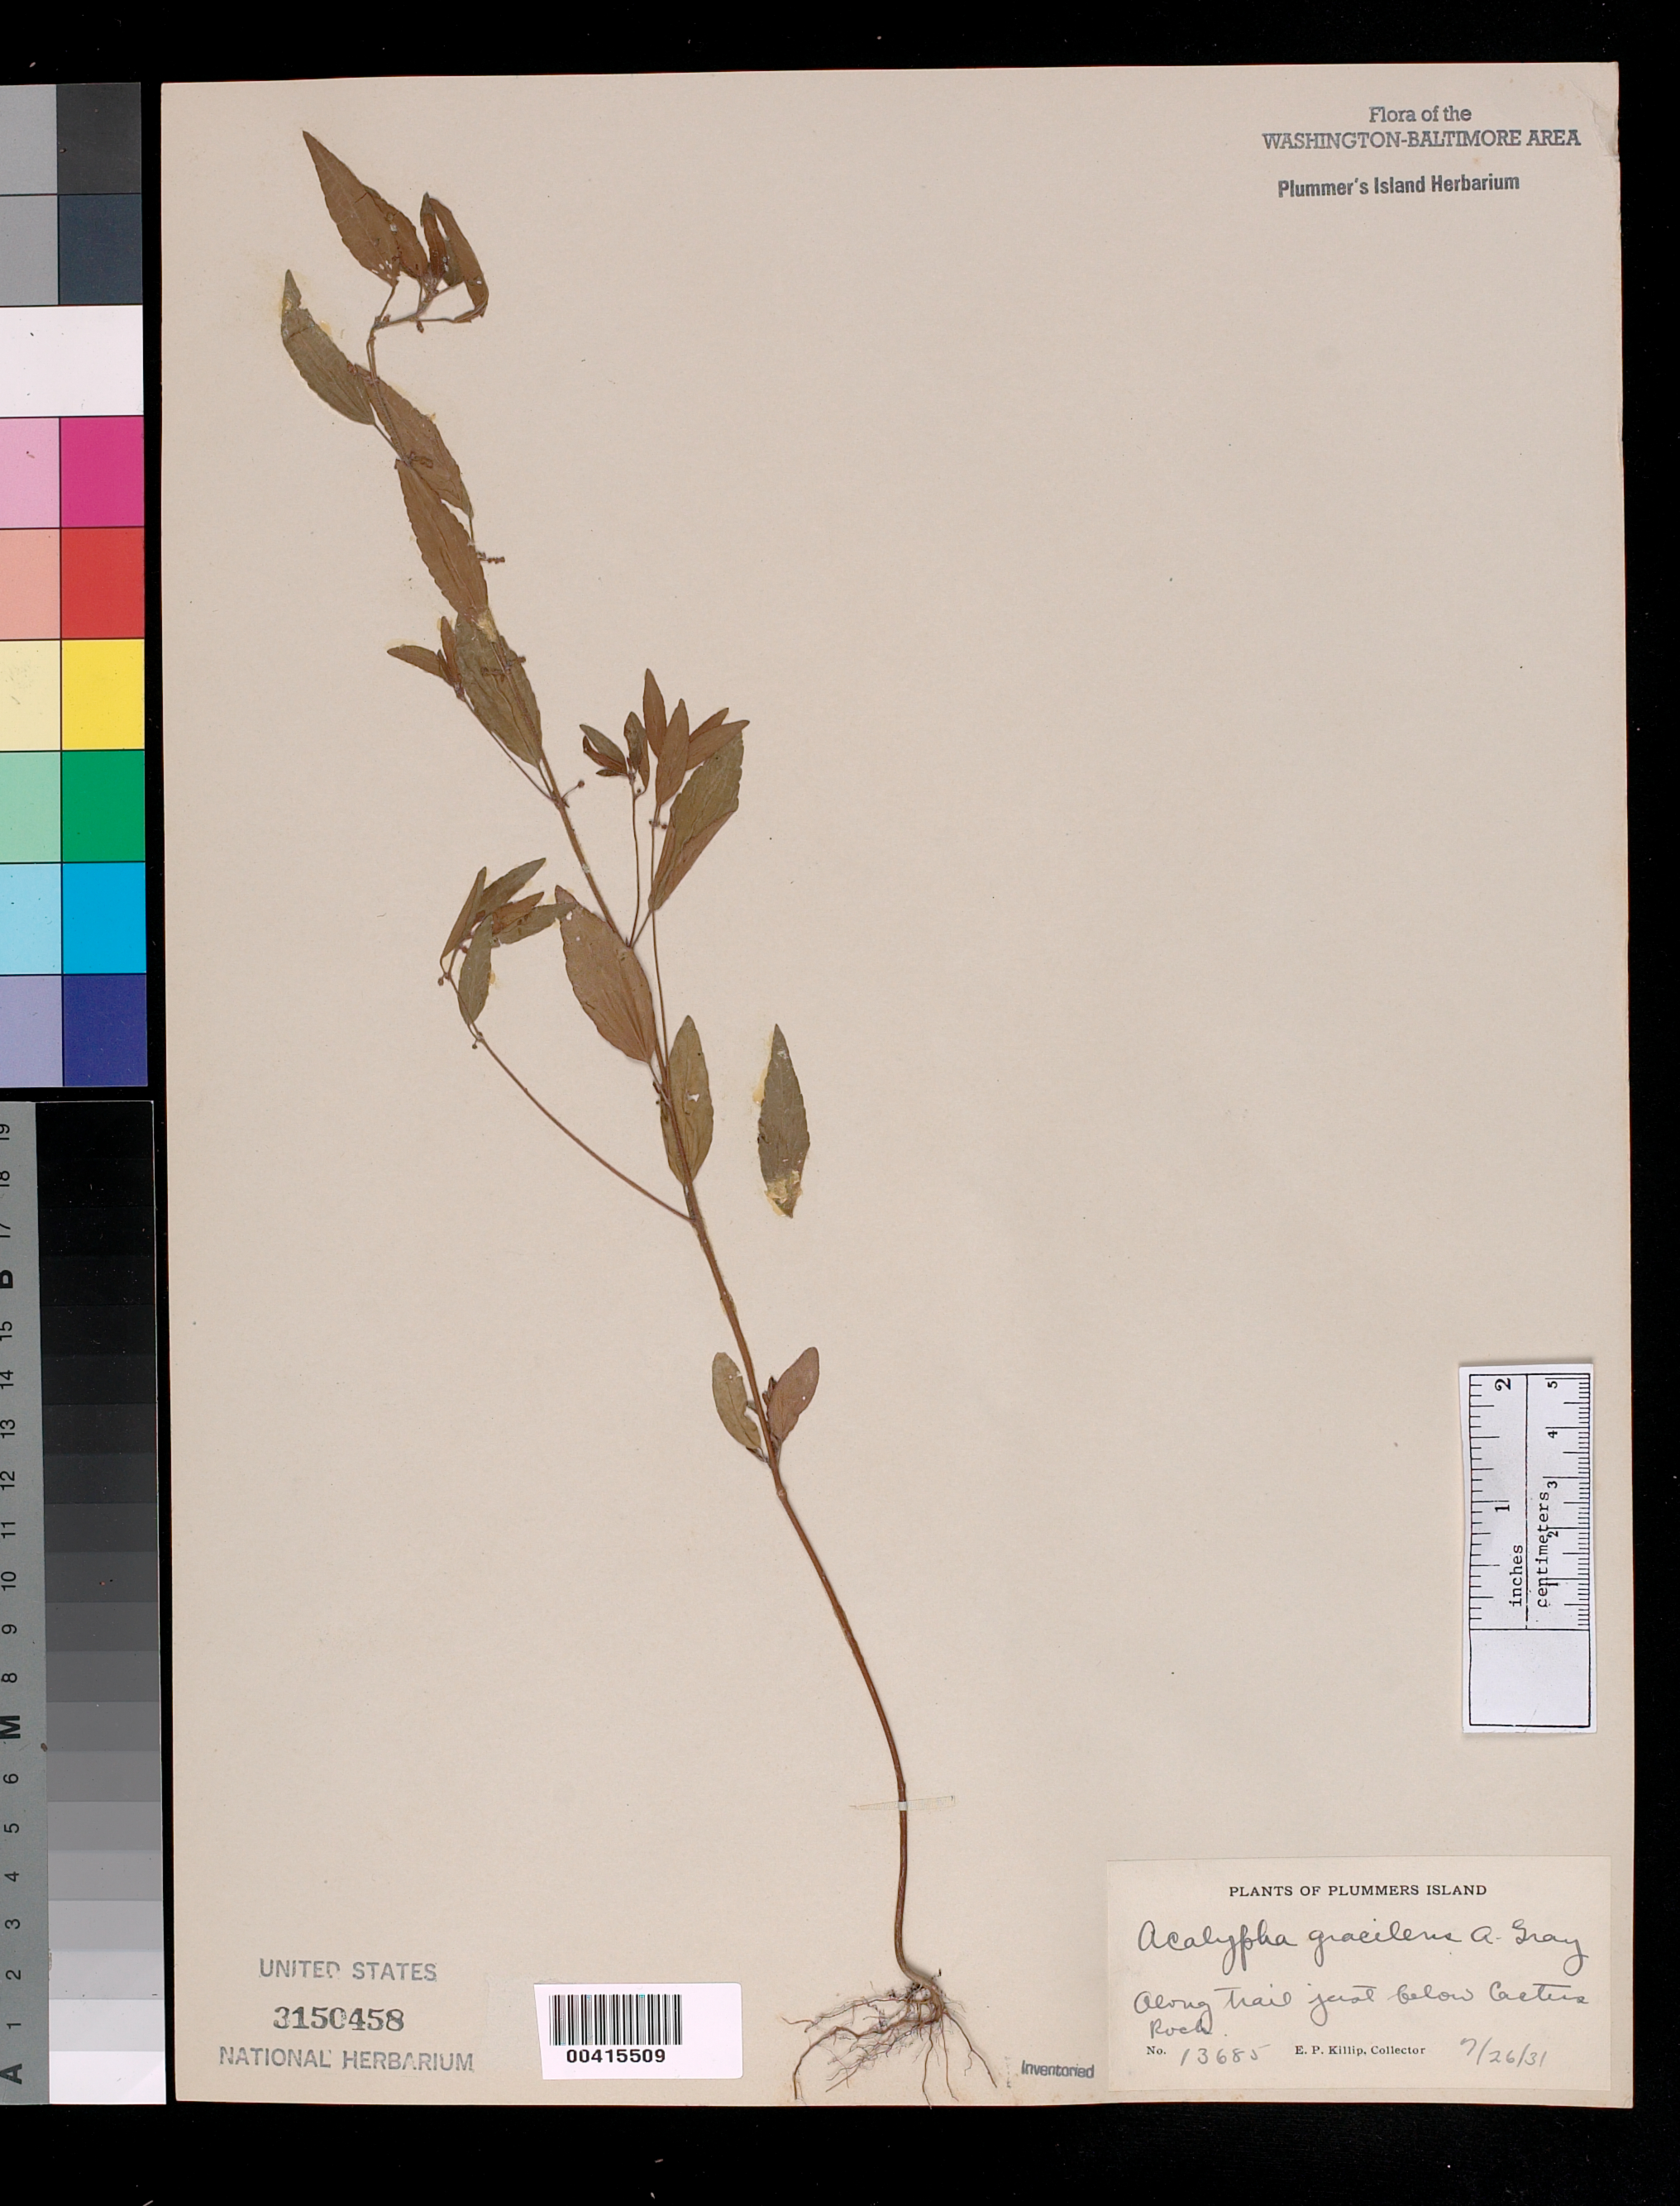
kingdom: Plantae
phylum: Tracheophyta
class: Magnoliopsida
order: Malpighiales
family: Euphorbiaceae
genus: Acalypha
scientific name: Acalypha gracilens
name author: A. Gray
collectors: E. P. Killip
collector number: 13685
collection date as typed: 26 Jul 1931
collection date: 1931-07-26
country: United States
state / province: Maryland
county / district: Montgomery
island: Plummers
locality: Plummer's Island; along trail just below Cactus Rock C. & O. Canal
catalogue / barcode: US 3150458